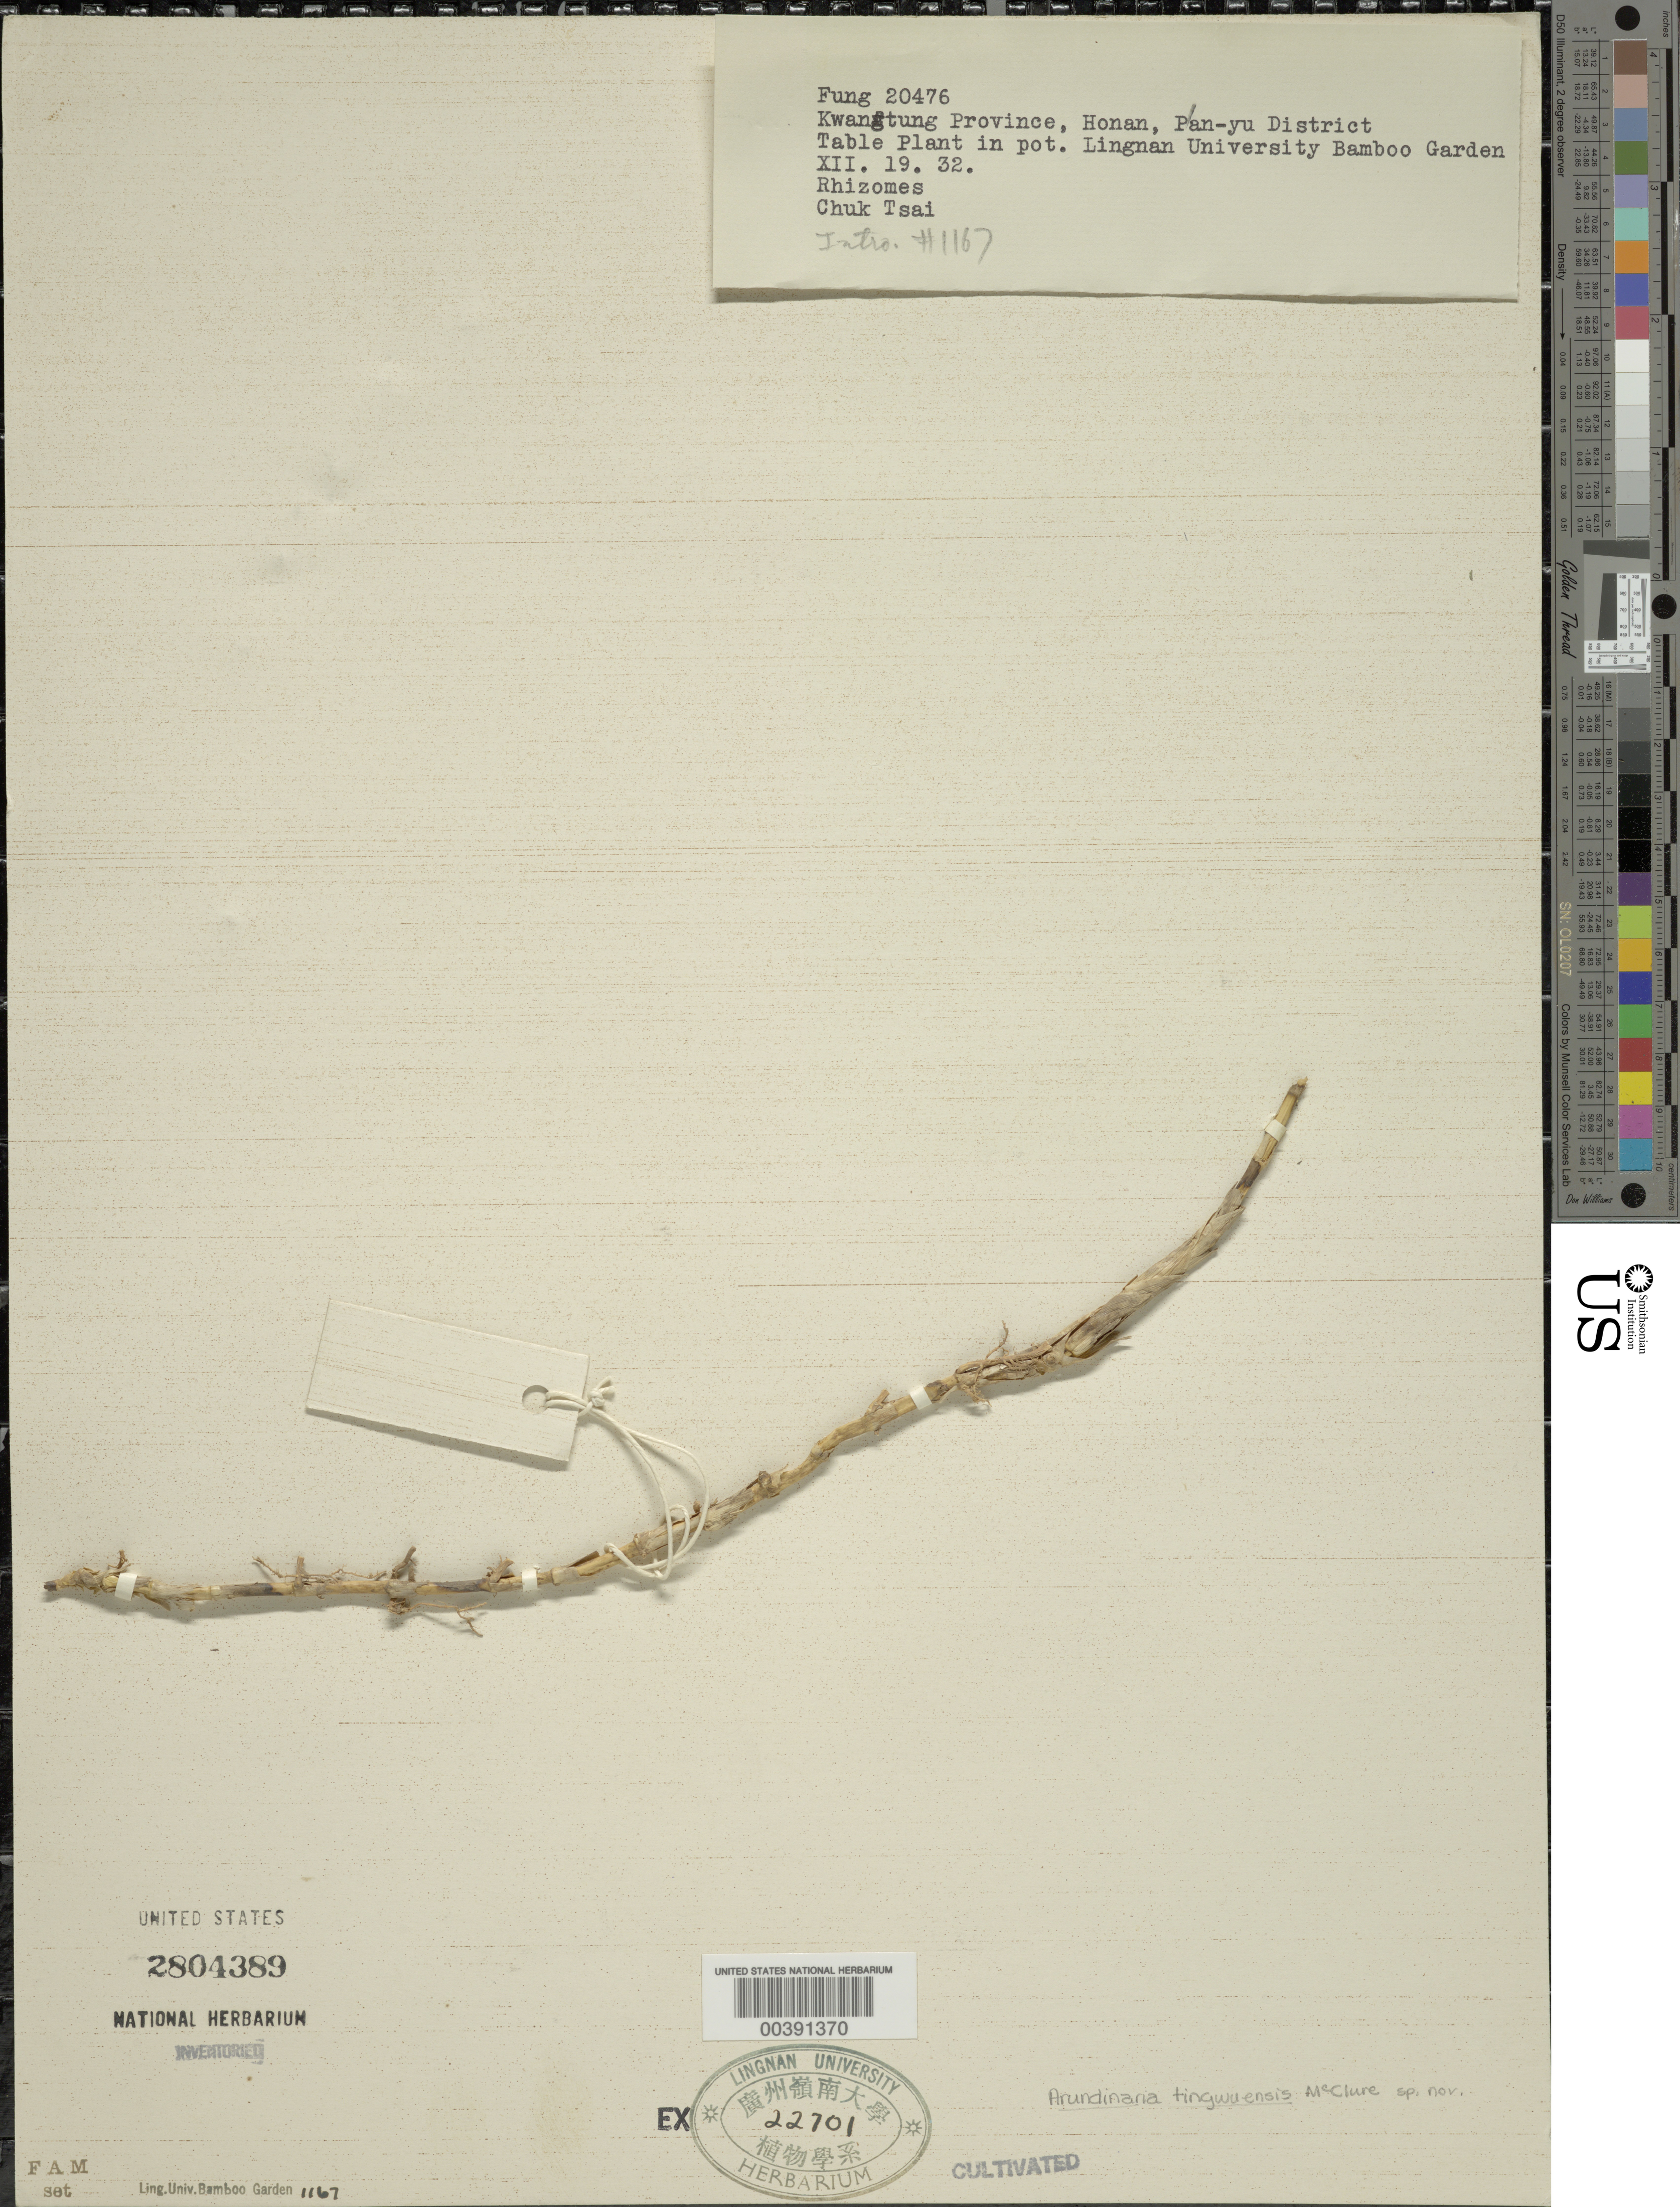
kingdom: Plantae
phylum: Tracheophyta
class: Liliopsida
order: Poales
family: Poaceae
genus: Arundinaria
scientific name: Arundinaria tingwuensis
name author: McClure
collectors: H. L. Fung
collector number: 20476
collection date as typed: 19 Dec 1932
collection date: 1932-12-19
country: China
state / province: Guangdong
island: Honam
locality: Lingnan univ. bg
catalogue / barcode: US 2804389